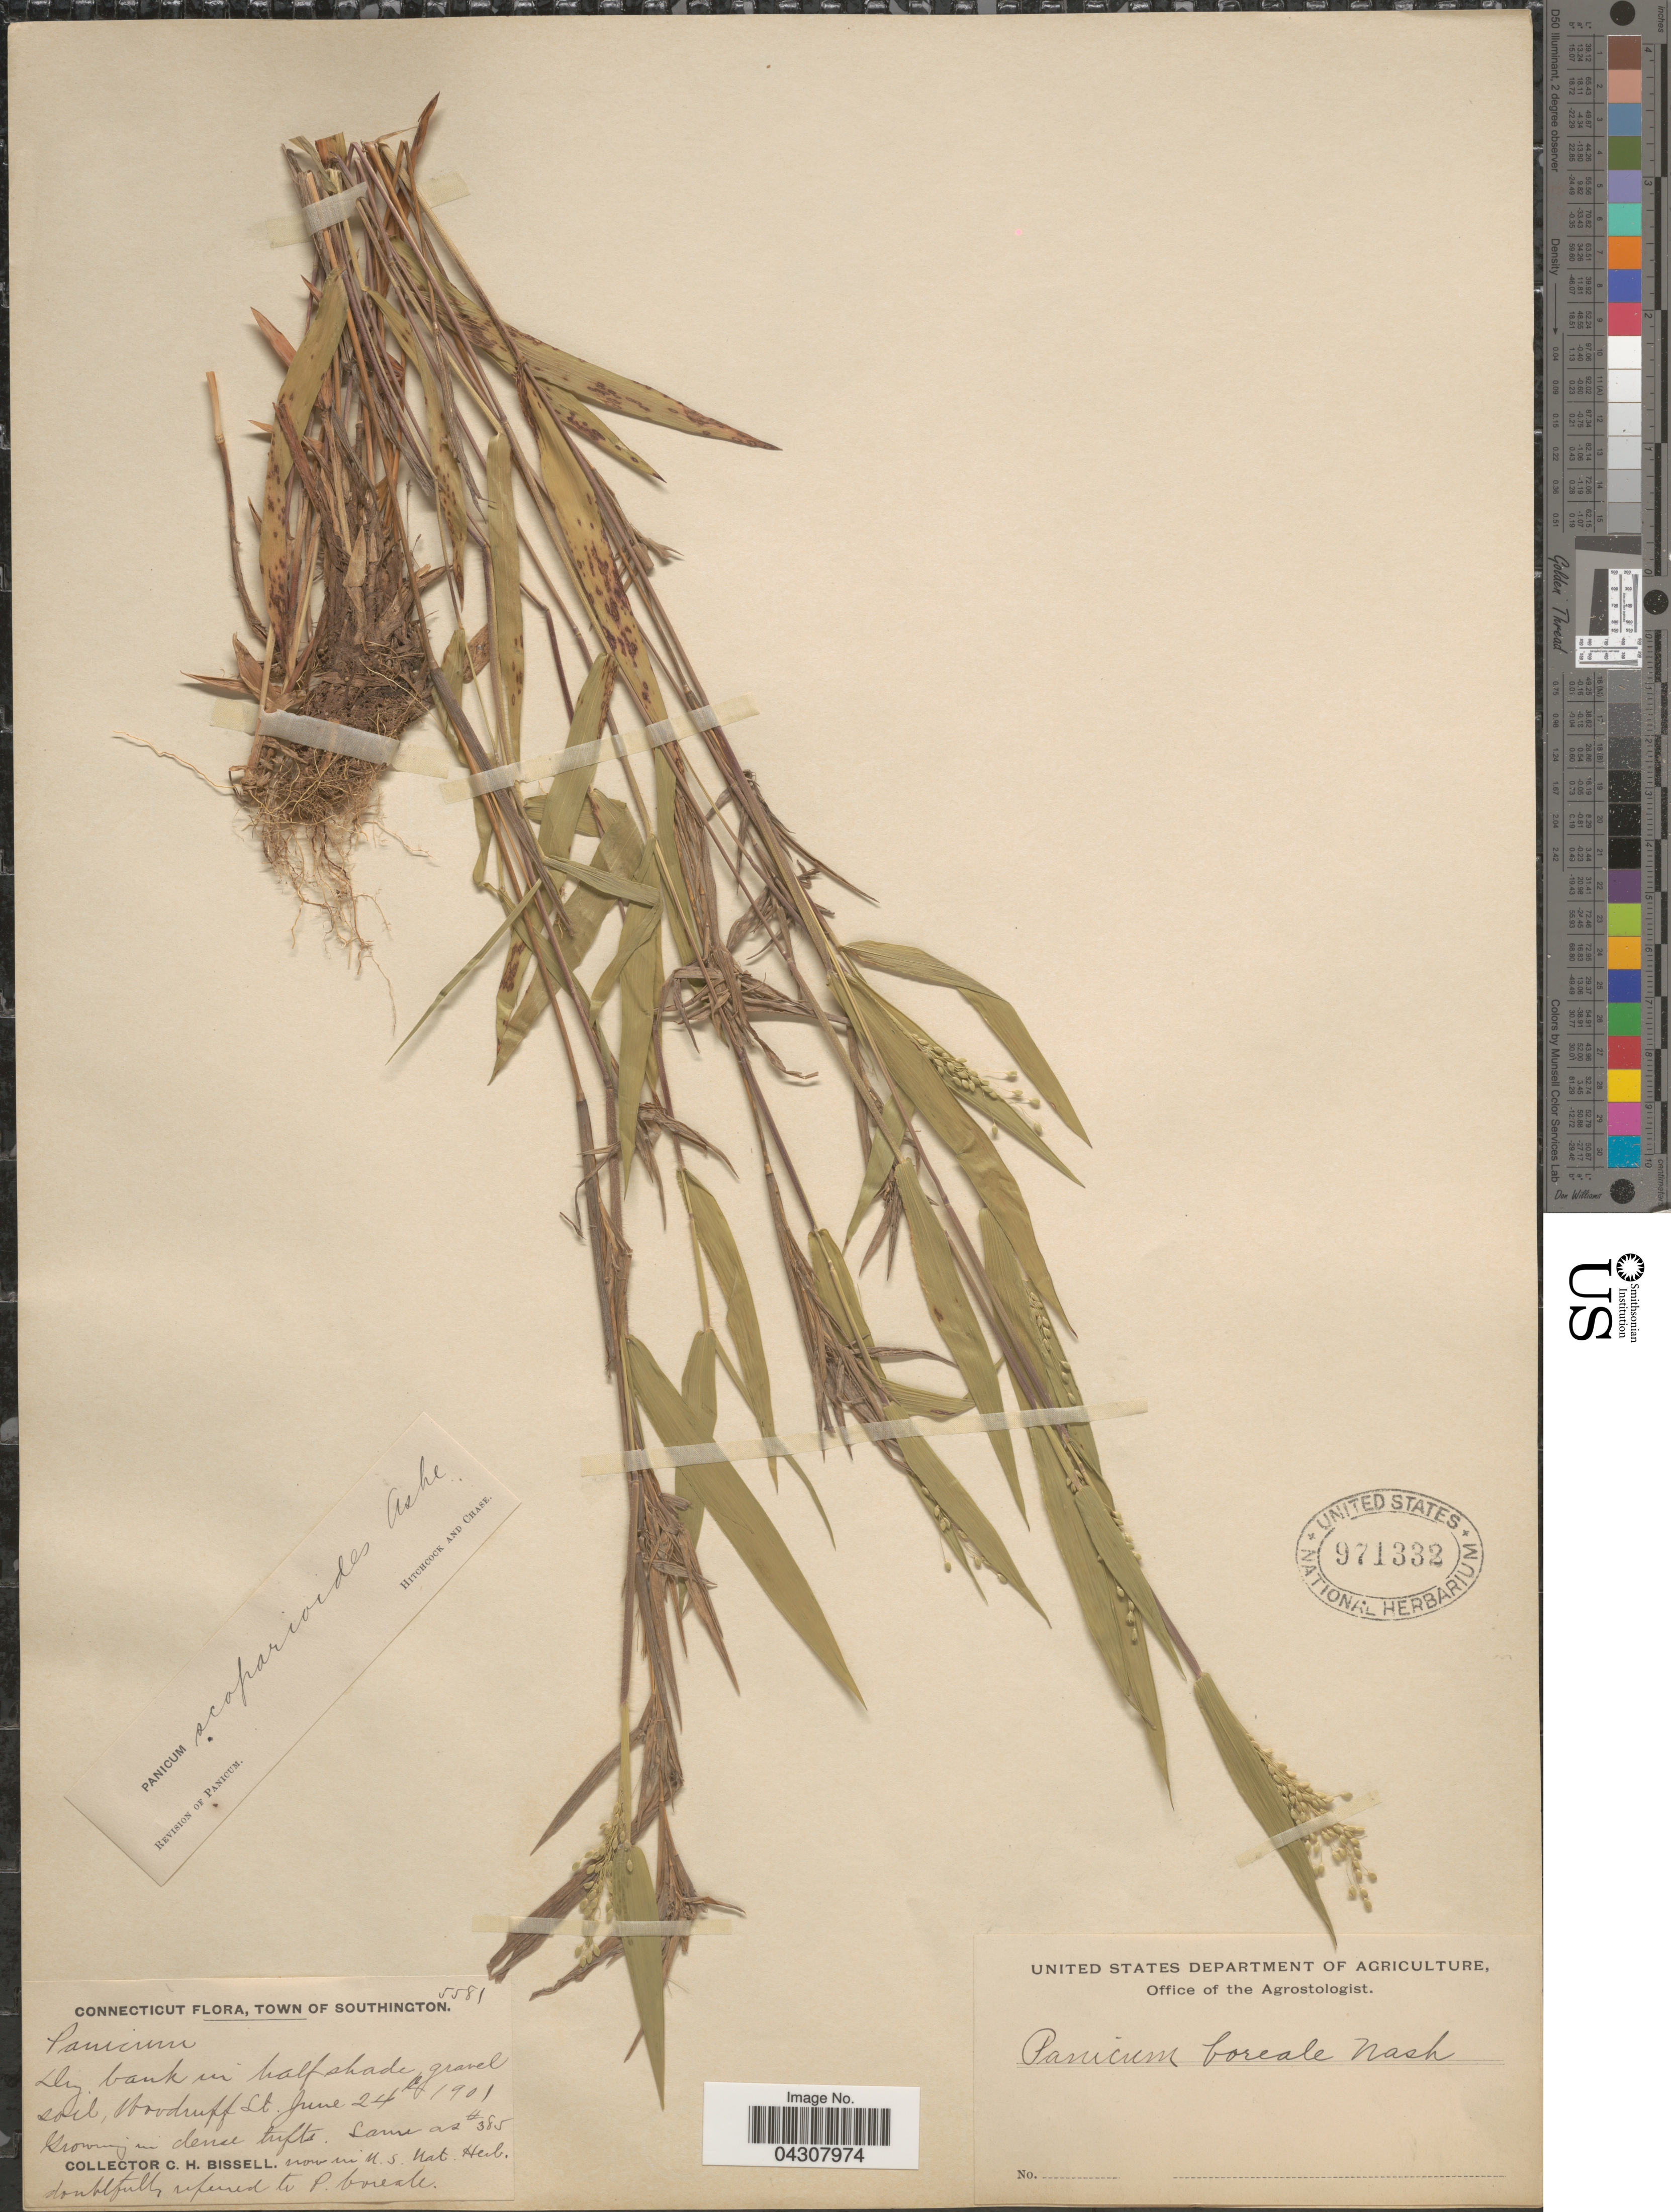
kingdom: Plantae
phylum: Tracheophyta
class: Liliopsida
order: Poales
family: Poaceae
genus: Dichanthelium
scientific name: Dichanthelium acuminatum var. acuminatum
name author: (Sw.) Gould & C.A. Clark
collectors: C. Bissell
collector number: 5581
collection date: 1901-06-24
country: United States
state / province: Connecticut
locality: Town of Southington. Dry bank in half shade gravel soil, Woodruff St.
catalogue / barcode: US 971332